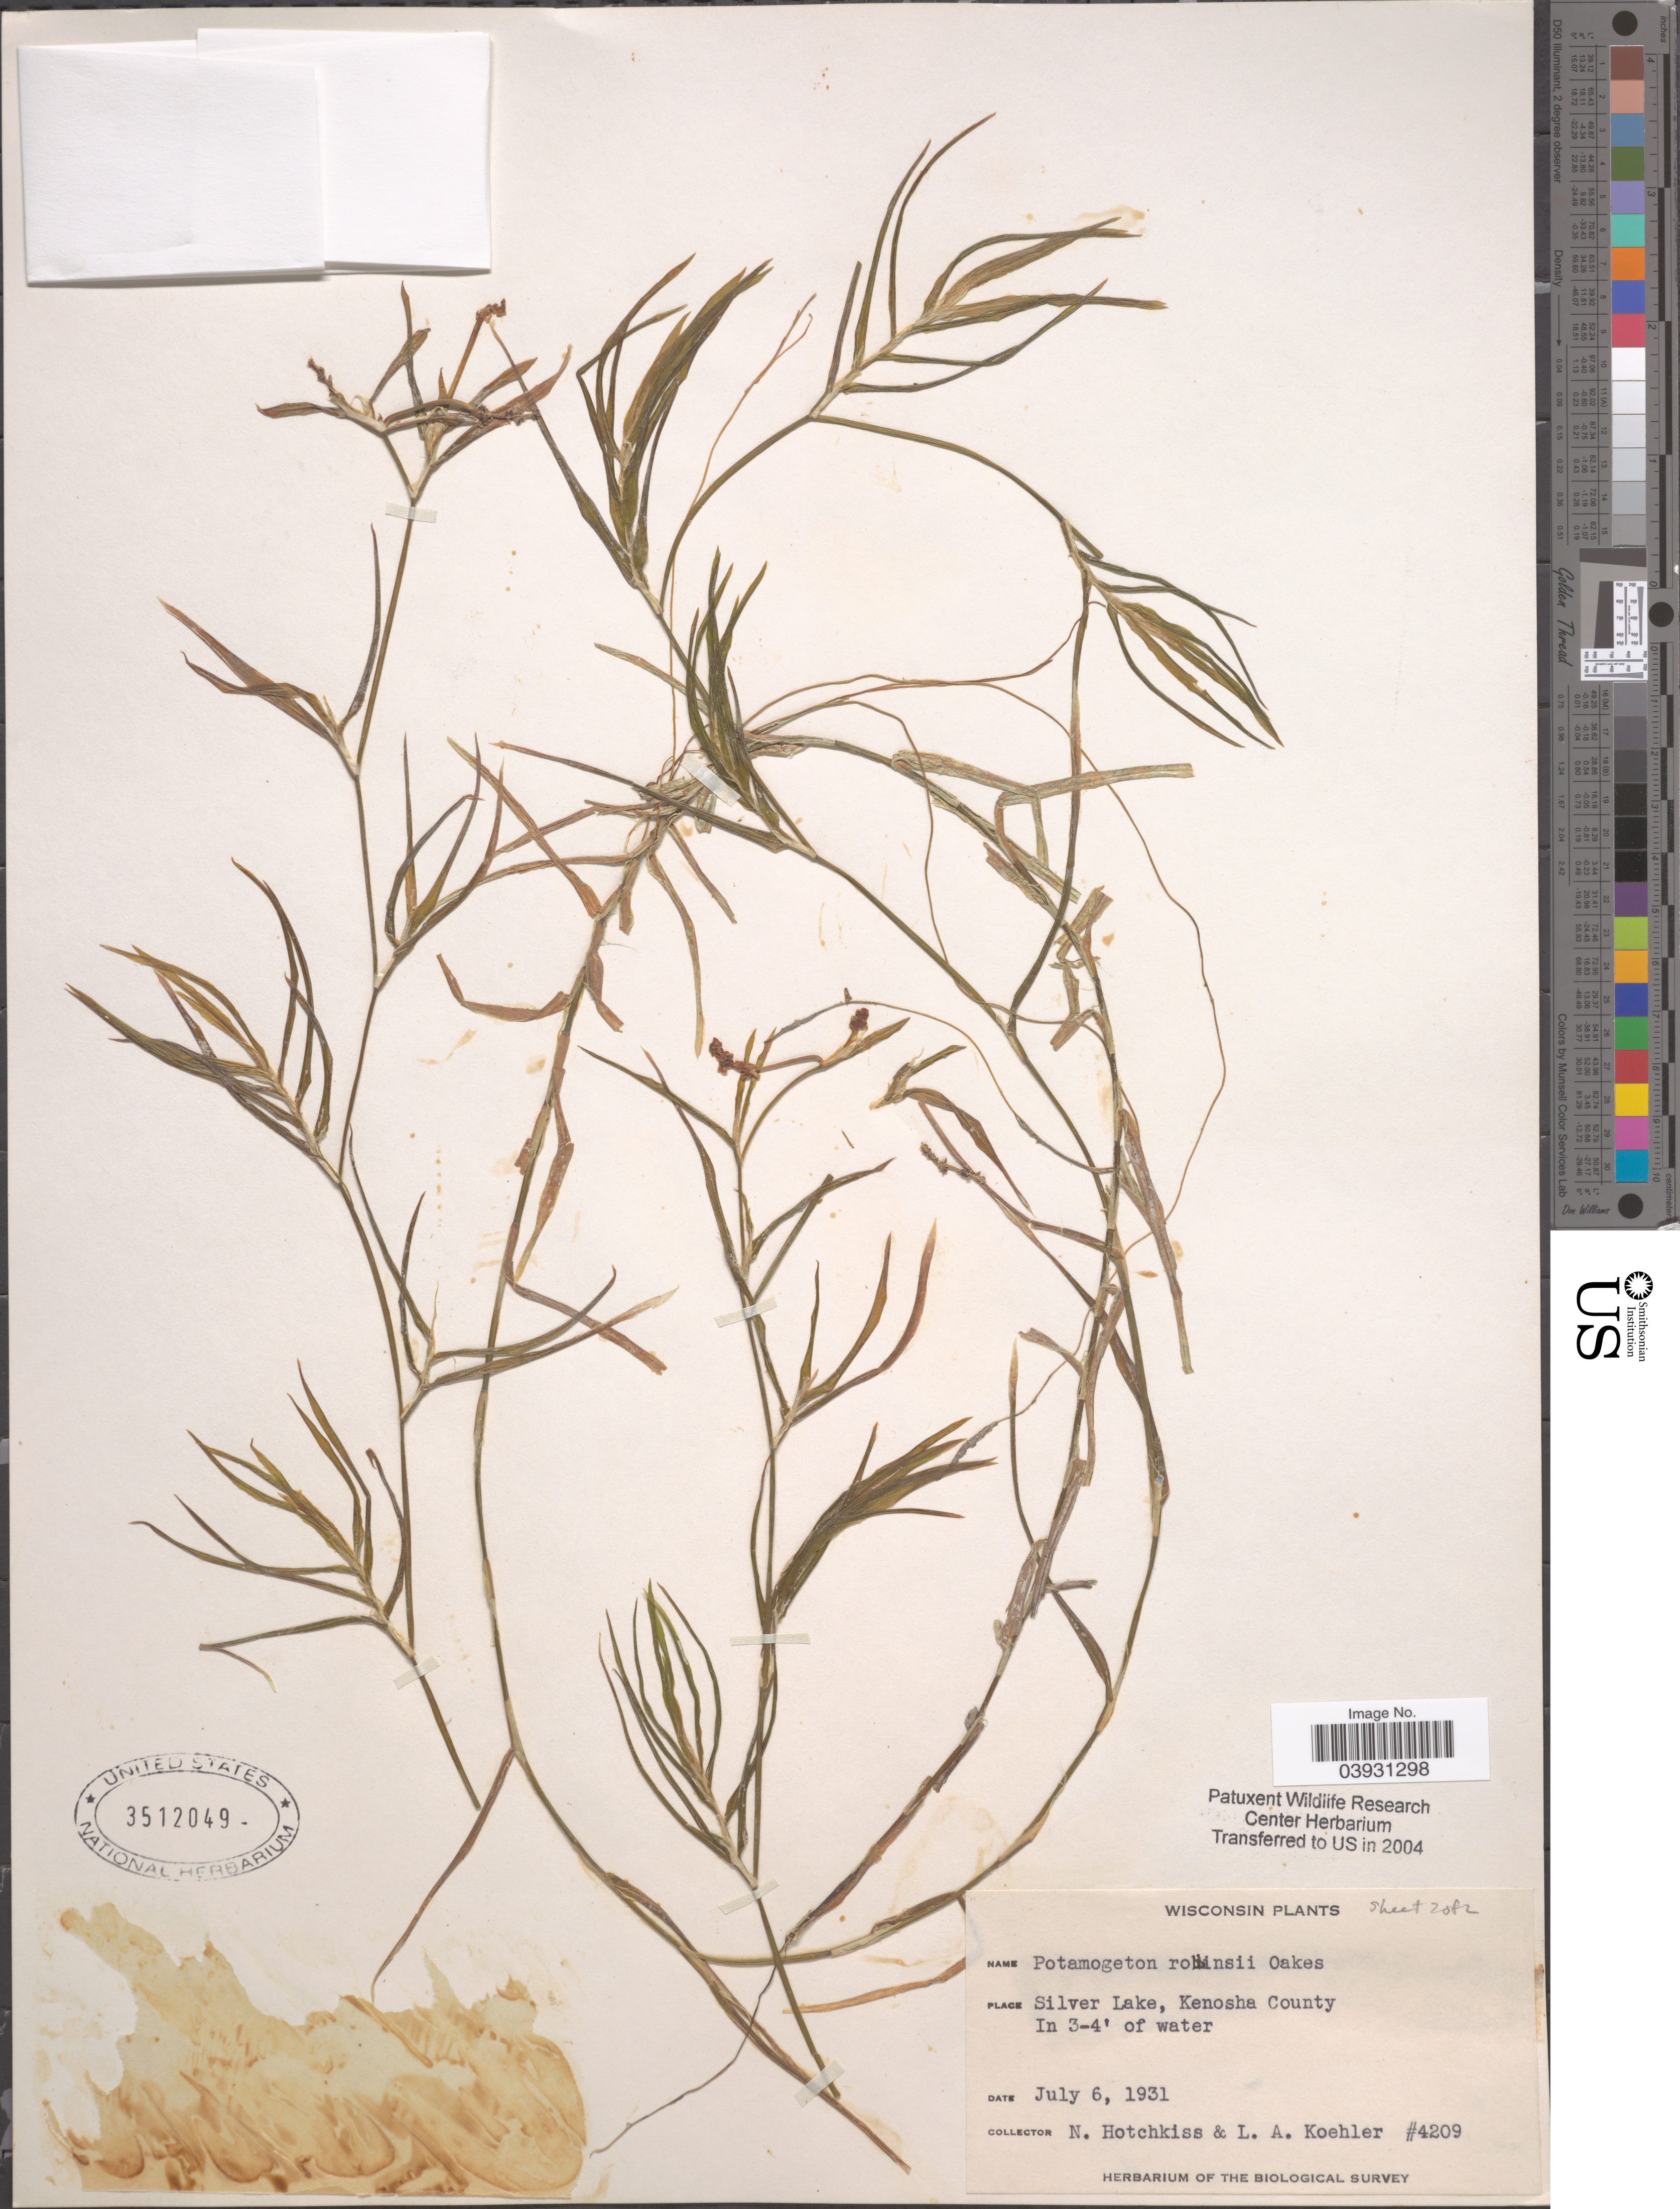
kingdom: Plantae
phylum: Tracheophyta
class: Liliopsida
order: Alismatales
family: Potamogetonaceae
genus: Potamogeton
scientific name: Potamogeton robbinsii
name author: Oakes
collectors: N. Hotchkiss & L. Koehler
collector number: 4209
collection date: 1931-07-06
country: United States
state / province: Wisconsin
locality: Silver Lake, Kenosha County.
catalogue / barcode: US 3512049